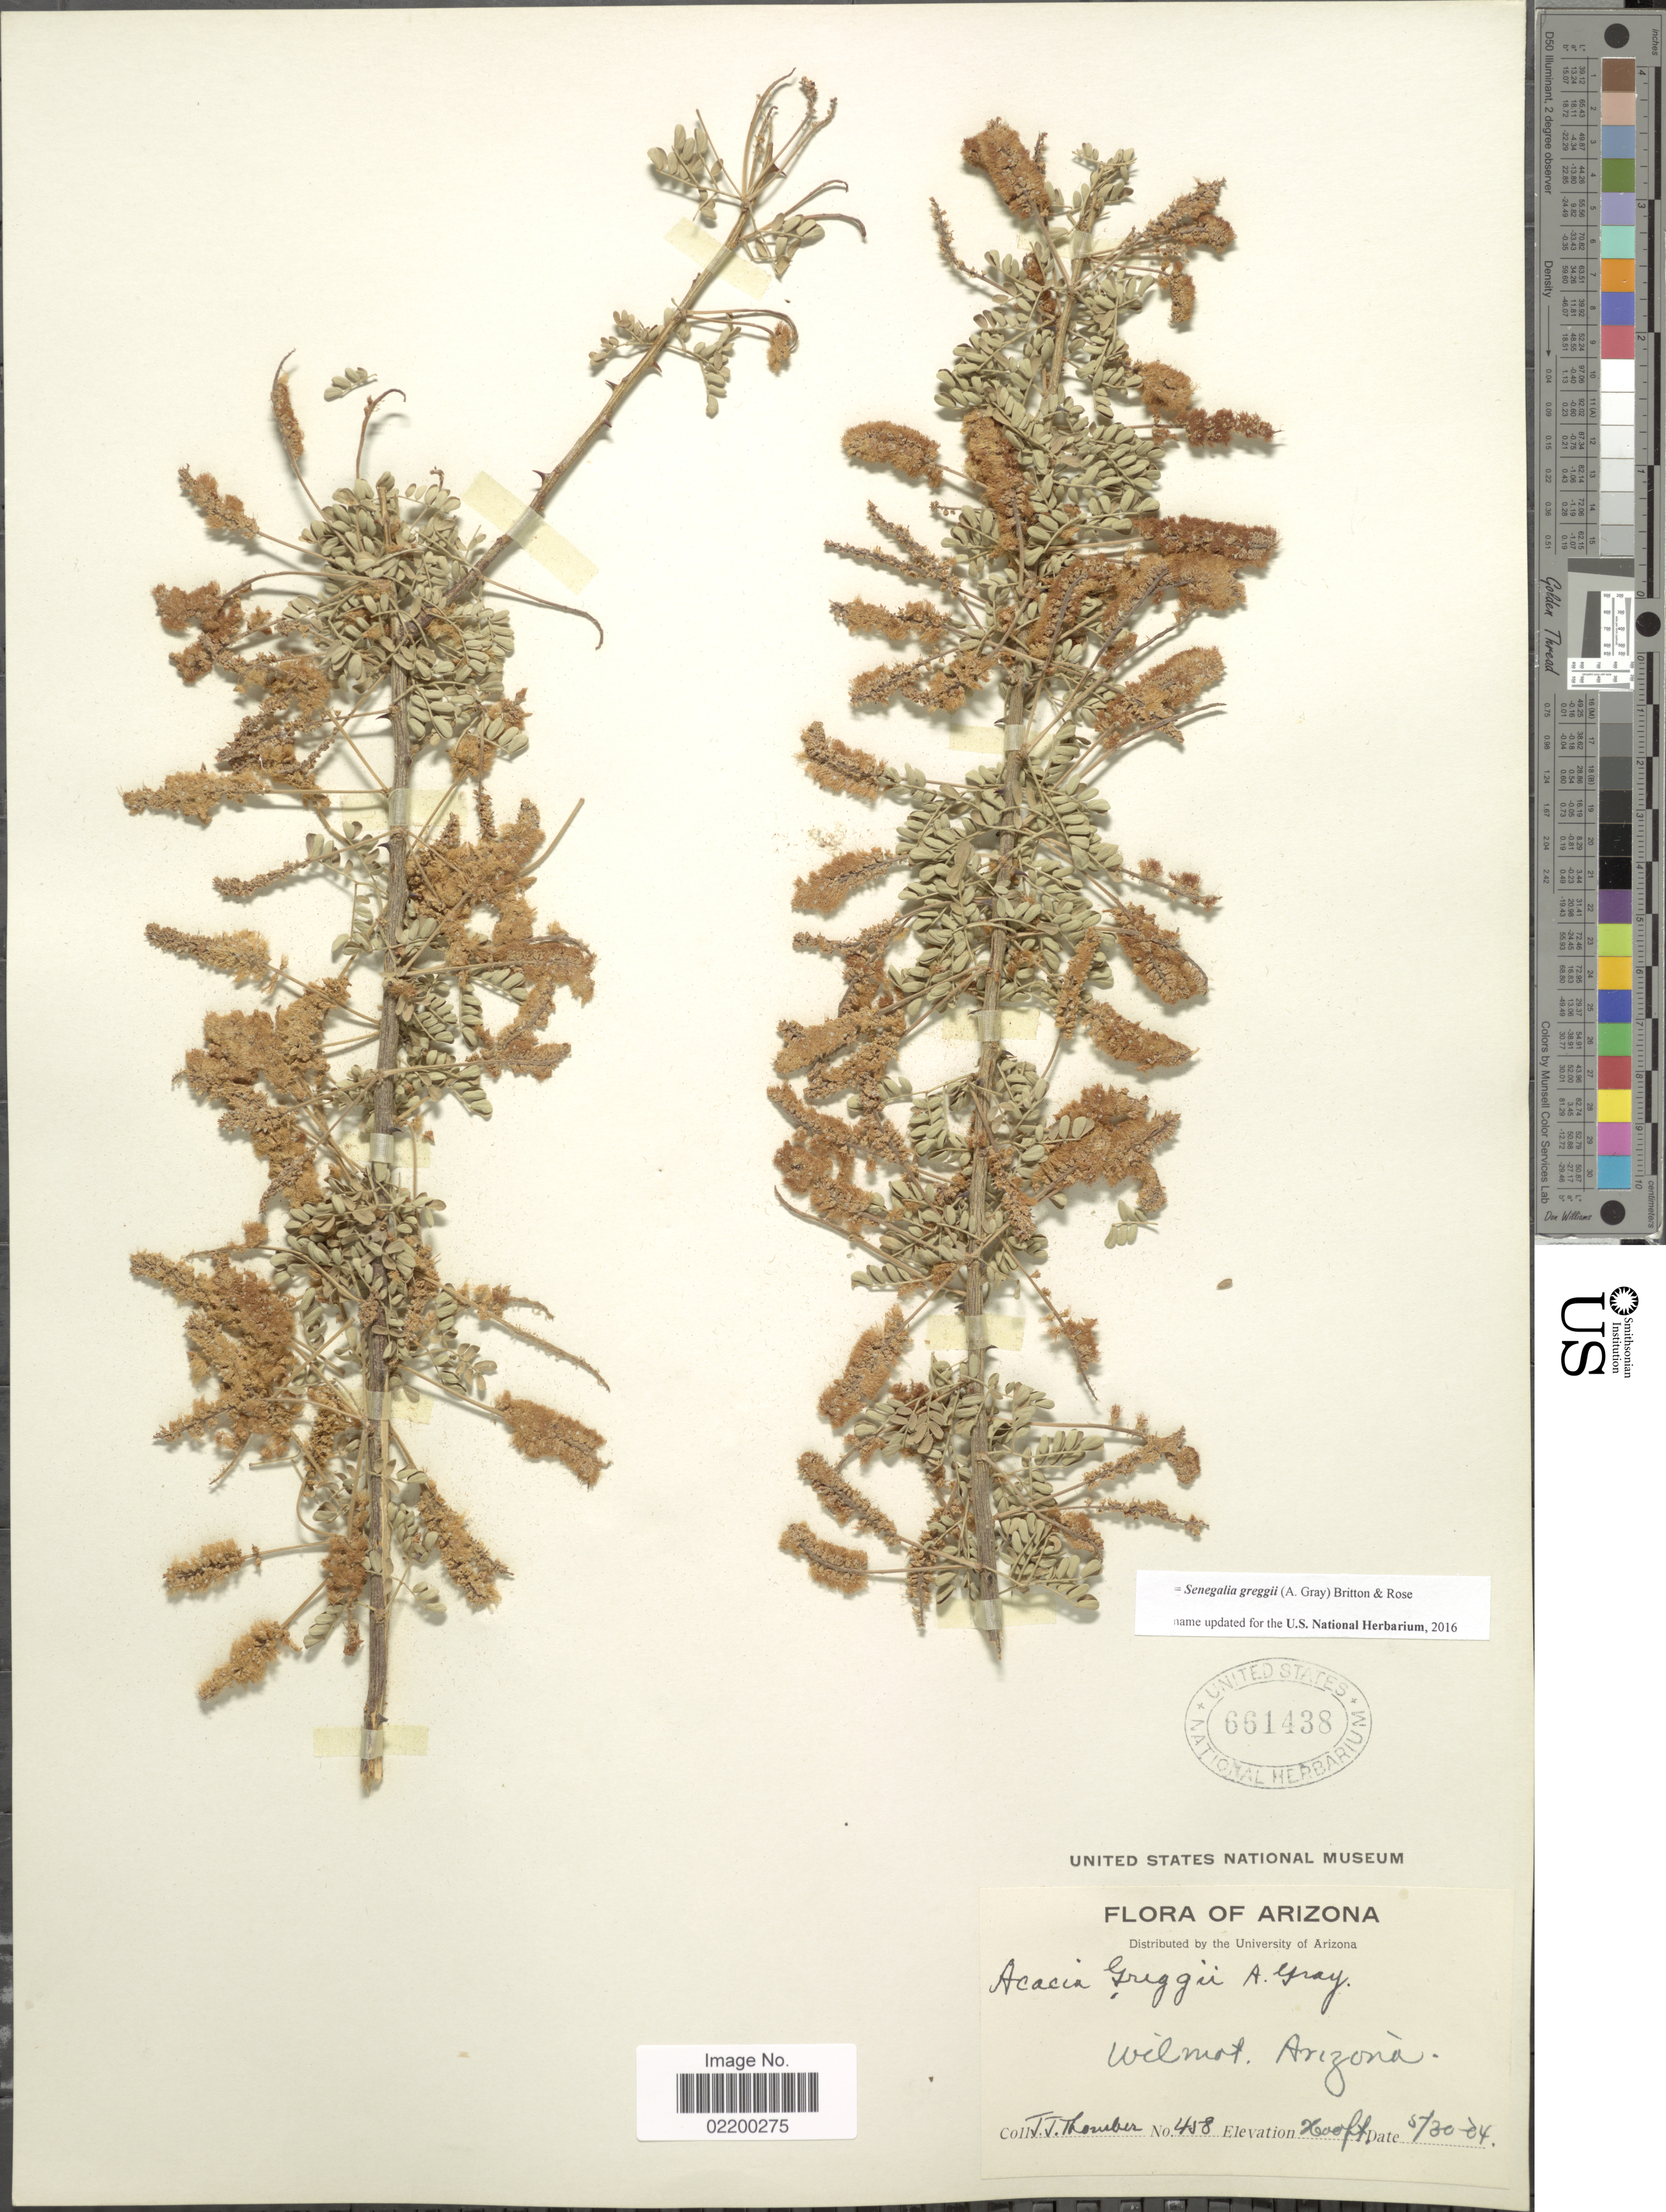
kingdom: Plantae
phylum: Tracheophyta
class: Magnoliopsida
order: Fabales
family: Fabaceae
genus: Senegalia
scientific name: Senegalia greggii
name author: (A. Gray) Britton & Rose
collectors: J. Thornber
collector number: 458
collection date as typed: Transcribed d/m/y: 30/5/04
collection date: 1904-05-30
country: United States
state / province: Arizona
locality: Wilmot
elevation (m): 792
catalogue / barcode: US 661438